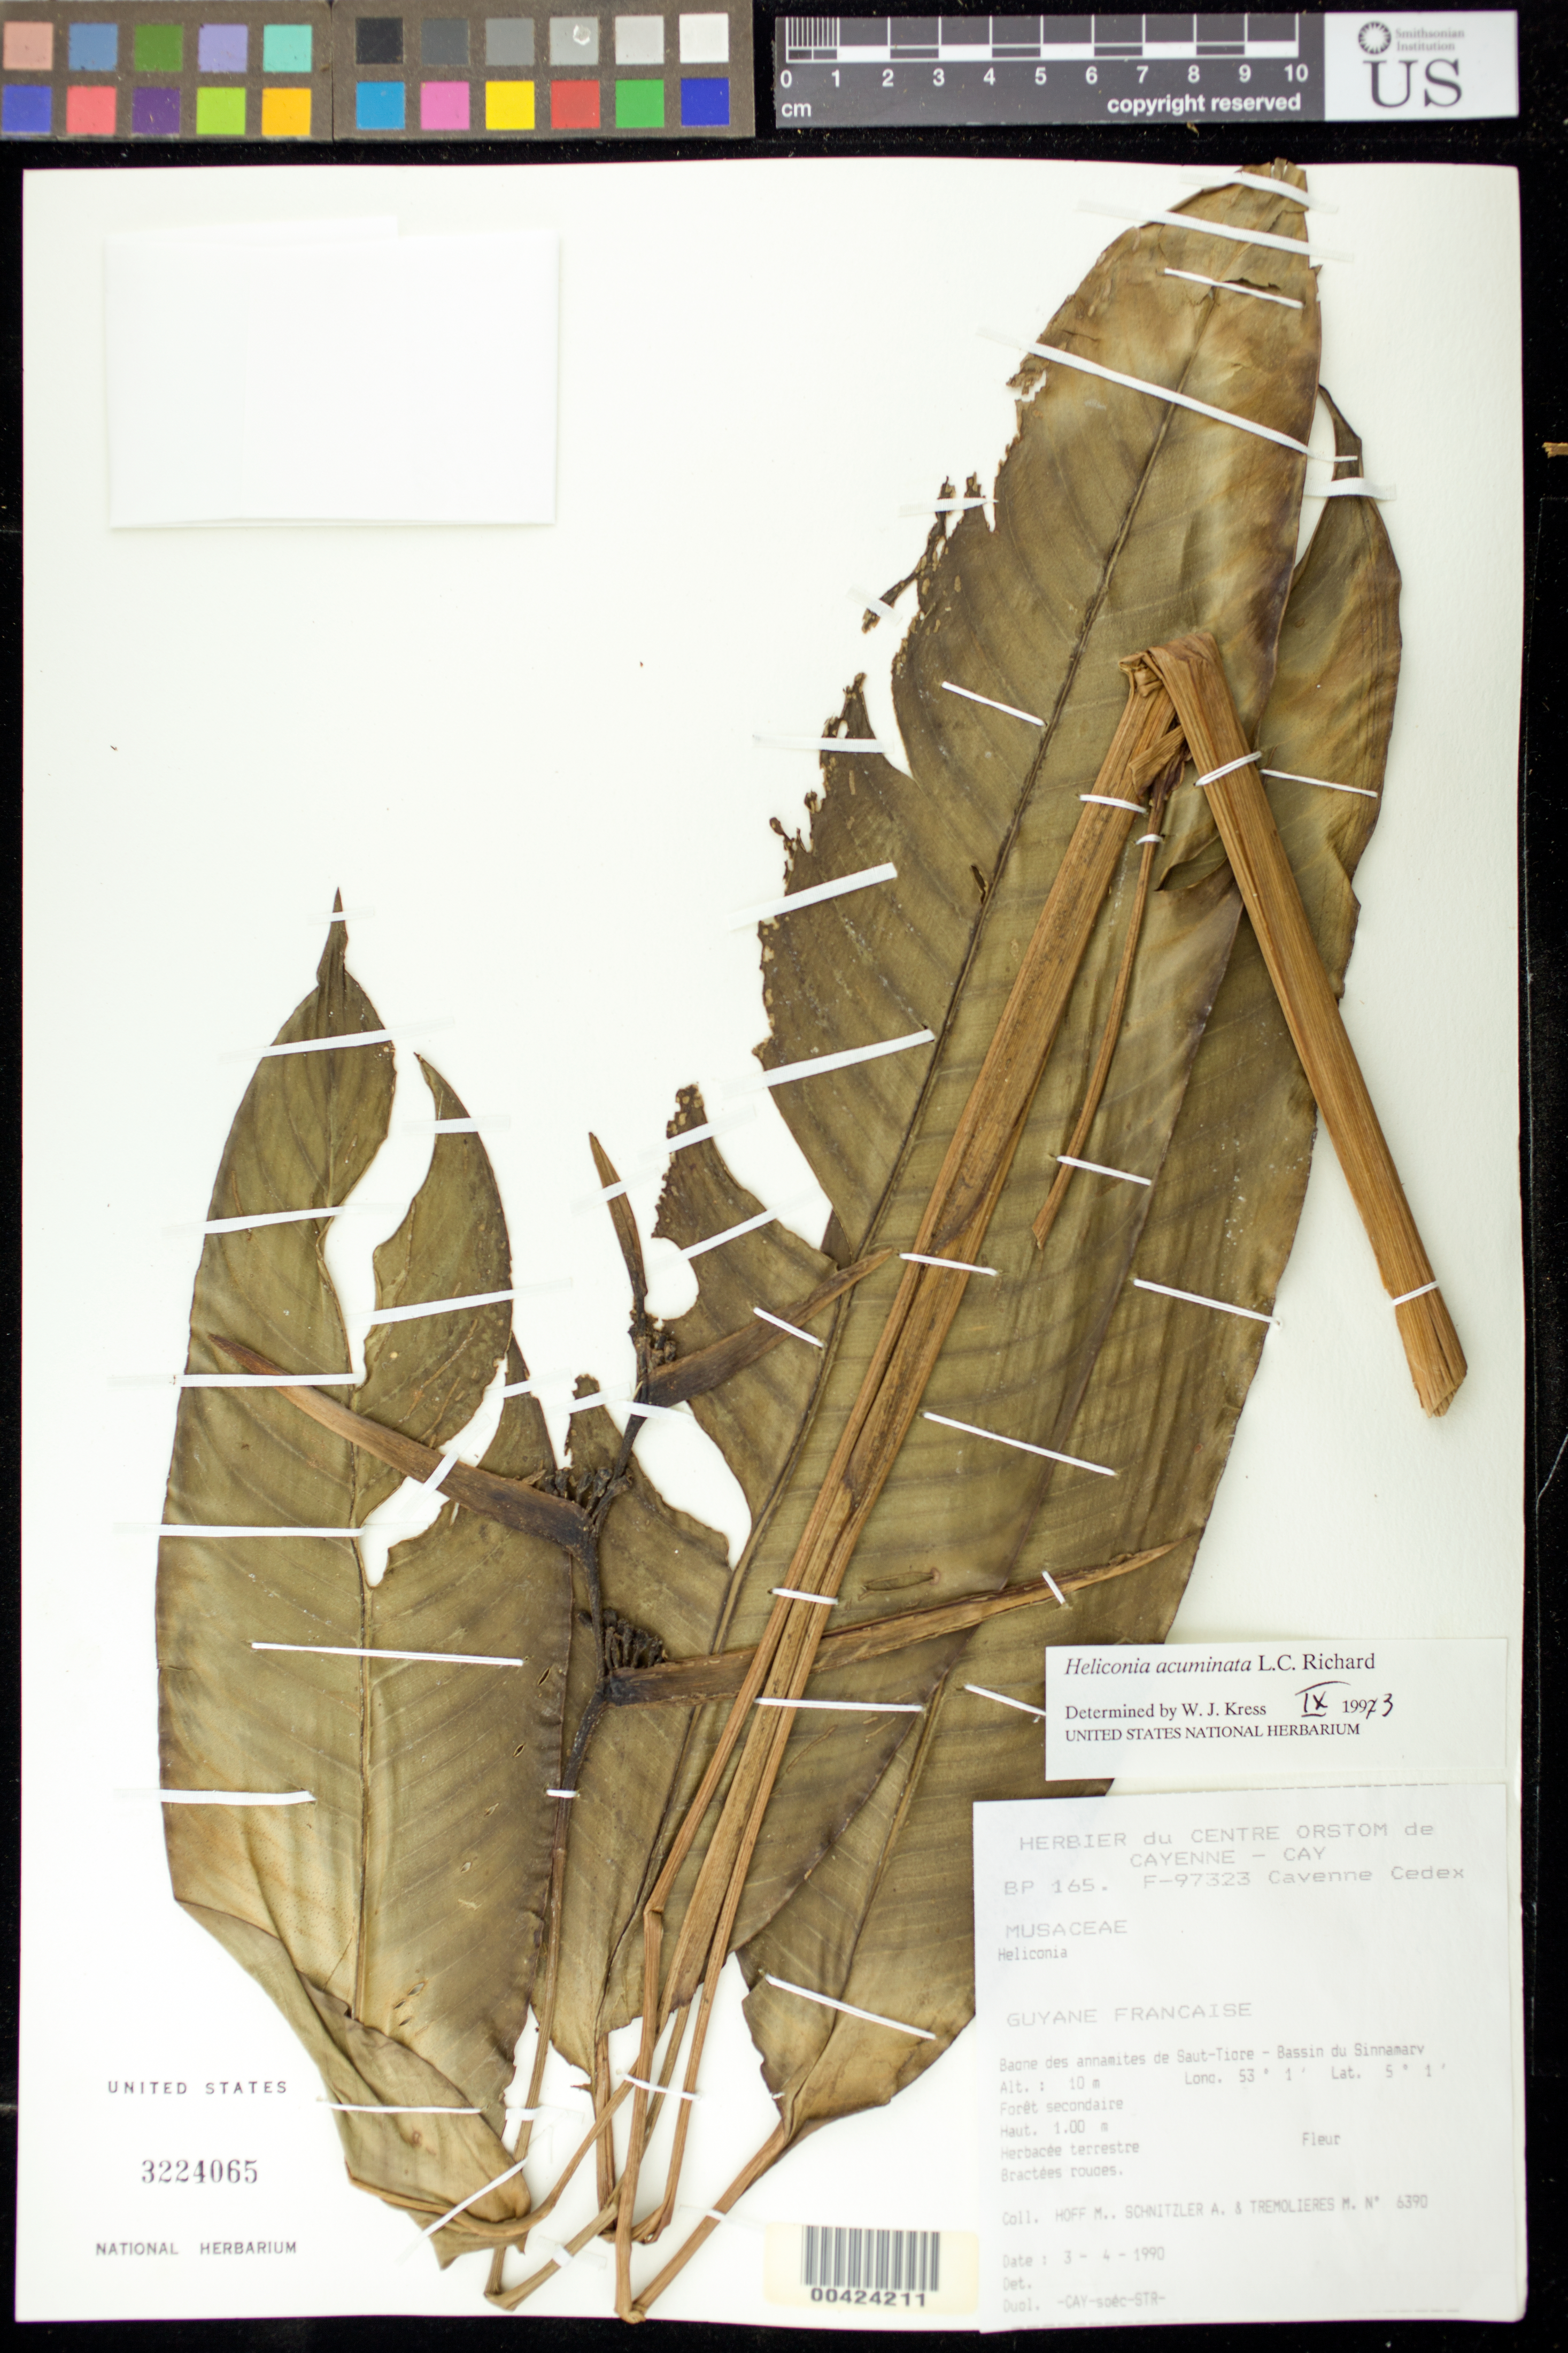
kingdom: Plantae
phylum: Tracheophyta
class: Liliopsida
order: Zingiberales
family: Heliconiaceae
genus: Heliconia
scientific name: Heliconia acuminata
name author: A. Rich.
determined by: Kress, W. J., (US), Smithsonian Institution - National Museum of Natural History (UNITED STATES)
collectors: M. Hoff, A. Schnitzler & M. Tremolieres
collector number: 6390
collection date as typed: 03 Apr 1990 or 04 Mar 1990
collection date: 1990-03-04 or 1990-04-03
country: French Guiana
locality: Baone des annamites de saut-tiore - bassin du sinnamary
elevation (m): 10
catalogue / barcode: US 3224065